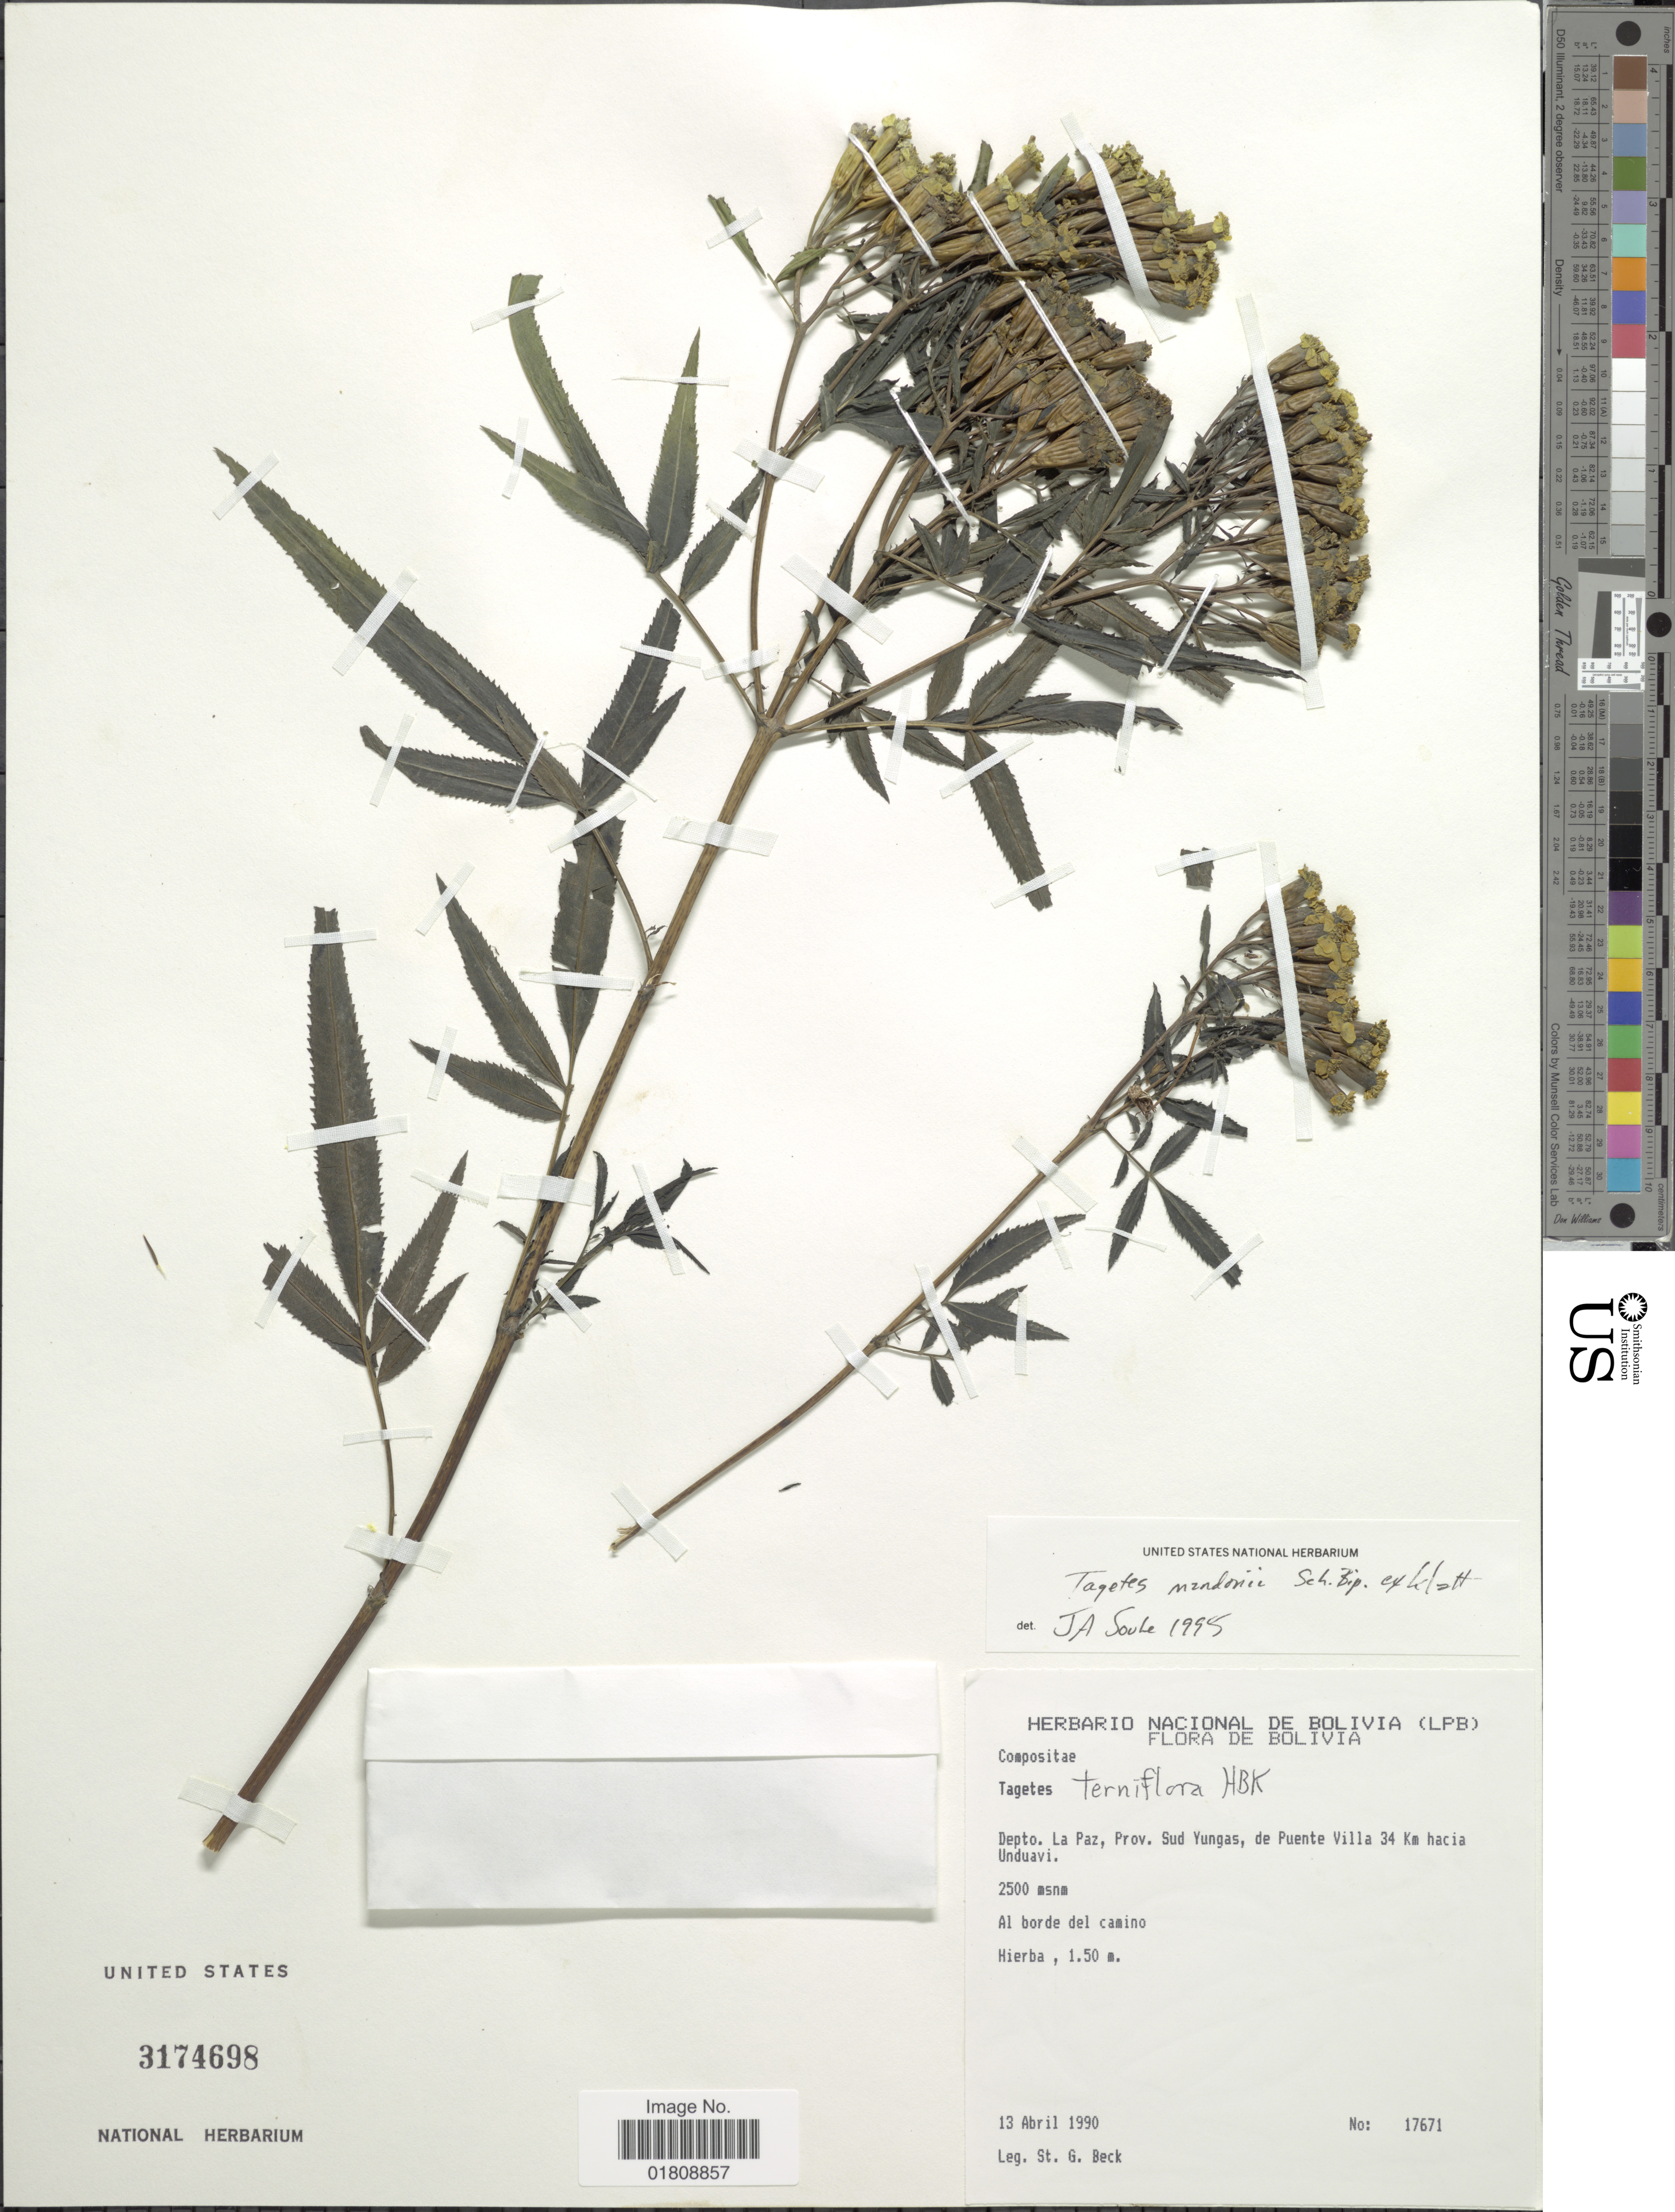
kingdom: Plantae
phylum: Tracheophyta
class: Magnoliopsida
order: Asterales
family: Asteraceae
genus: Tagetes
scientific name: Tagetes mandonii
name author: Sch. Bip. ex Klatt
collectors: S. G. Beck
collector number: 17671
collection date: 1990-04-13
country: Bolivia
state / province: La Paz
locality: Prov. Sud Yungas, de Puente Villa 34 km hacia Unduavi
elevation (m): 2500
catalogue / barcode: US 3174698